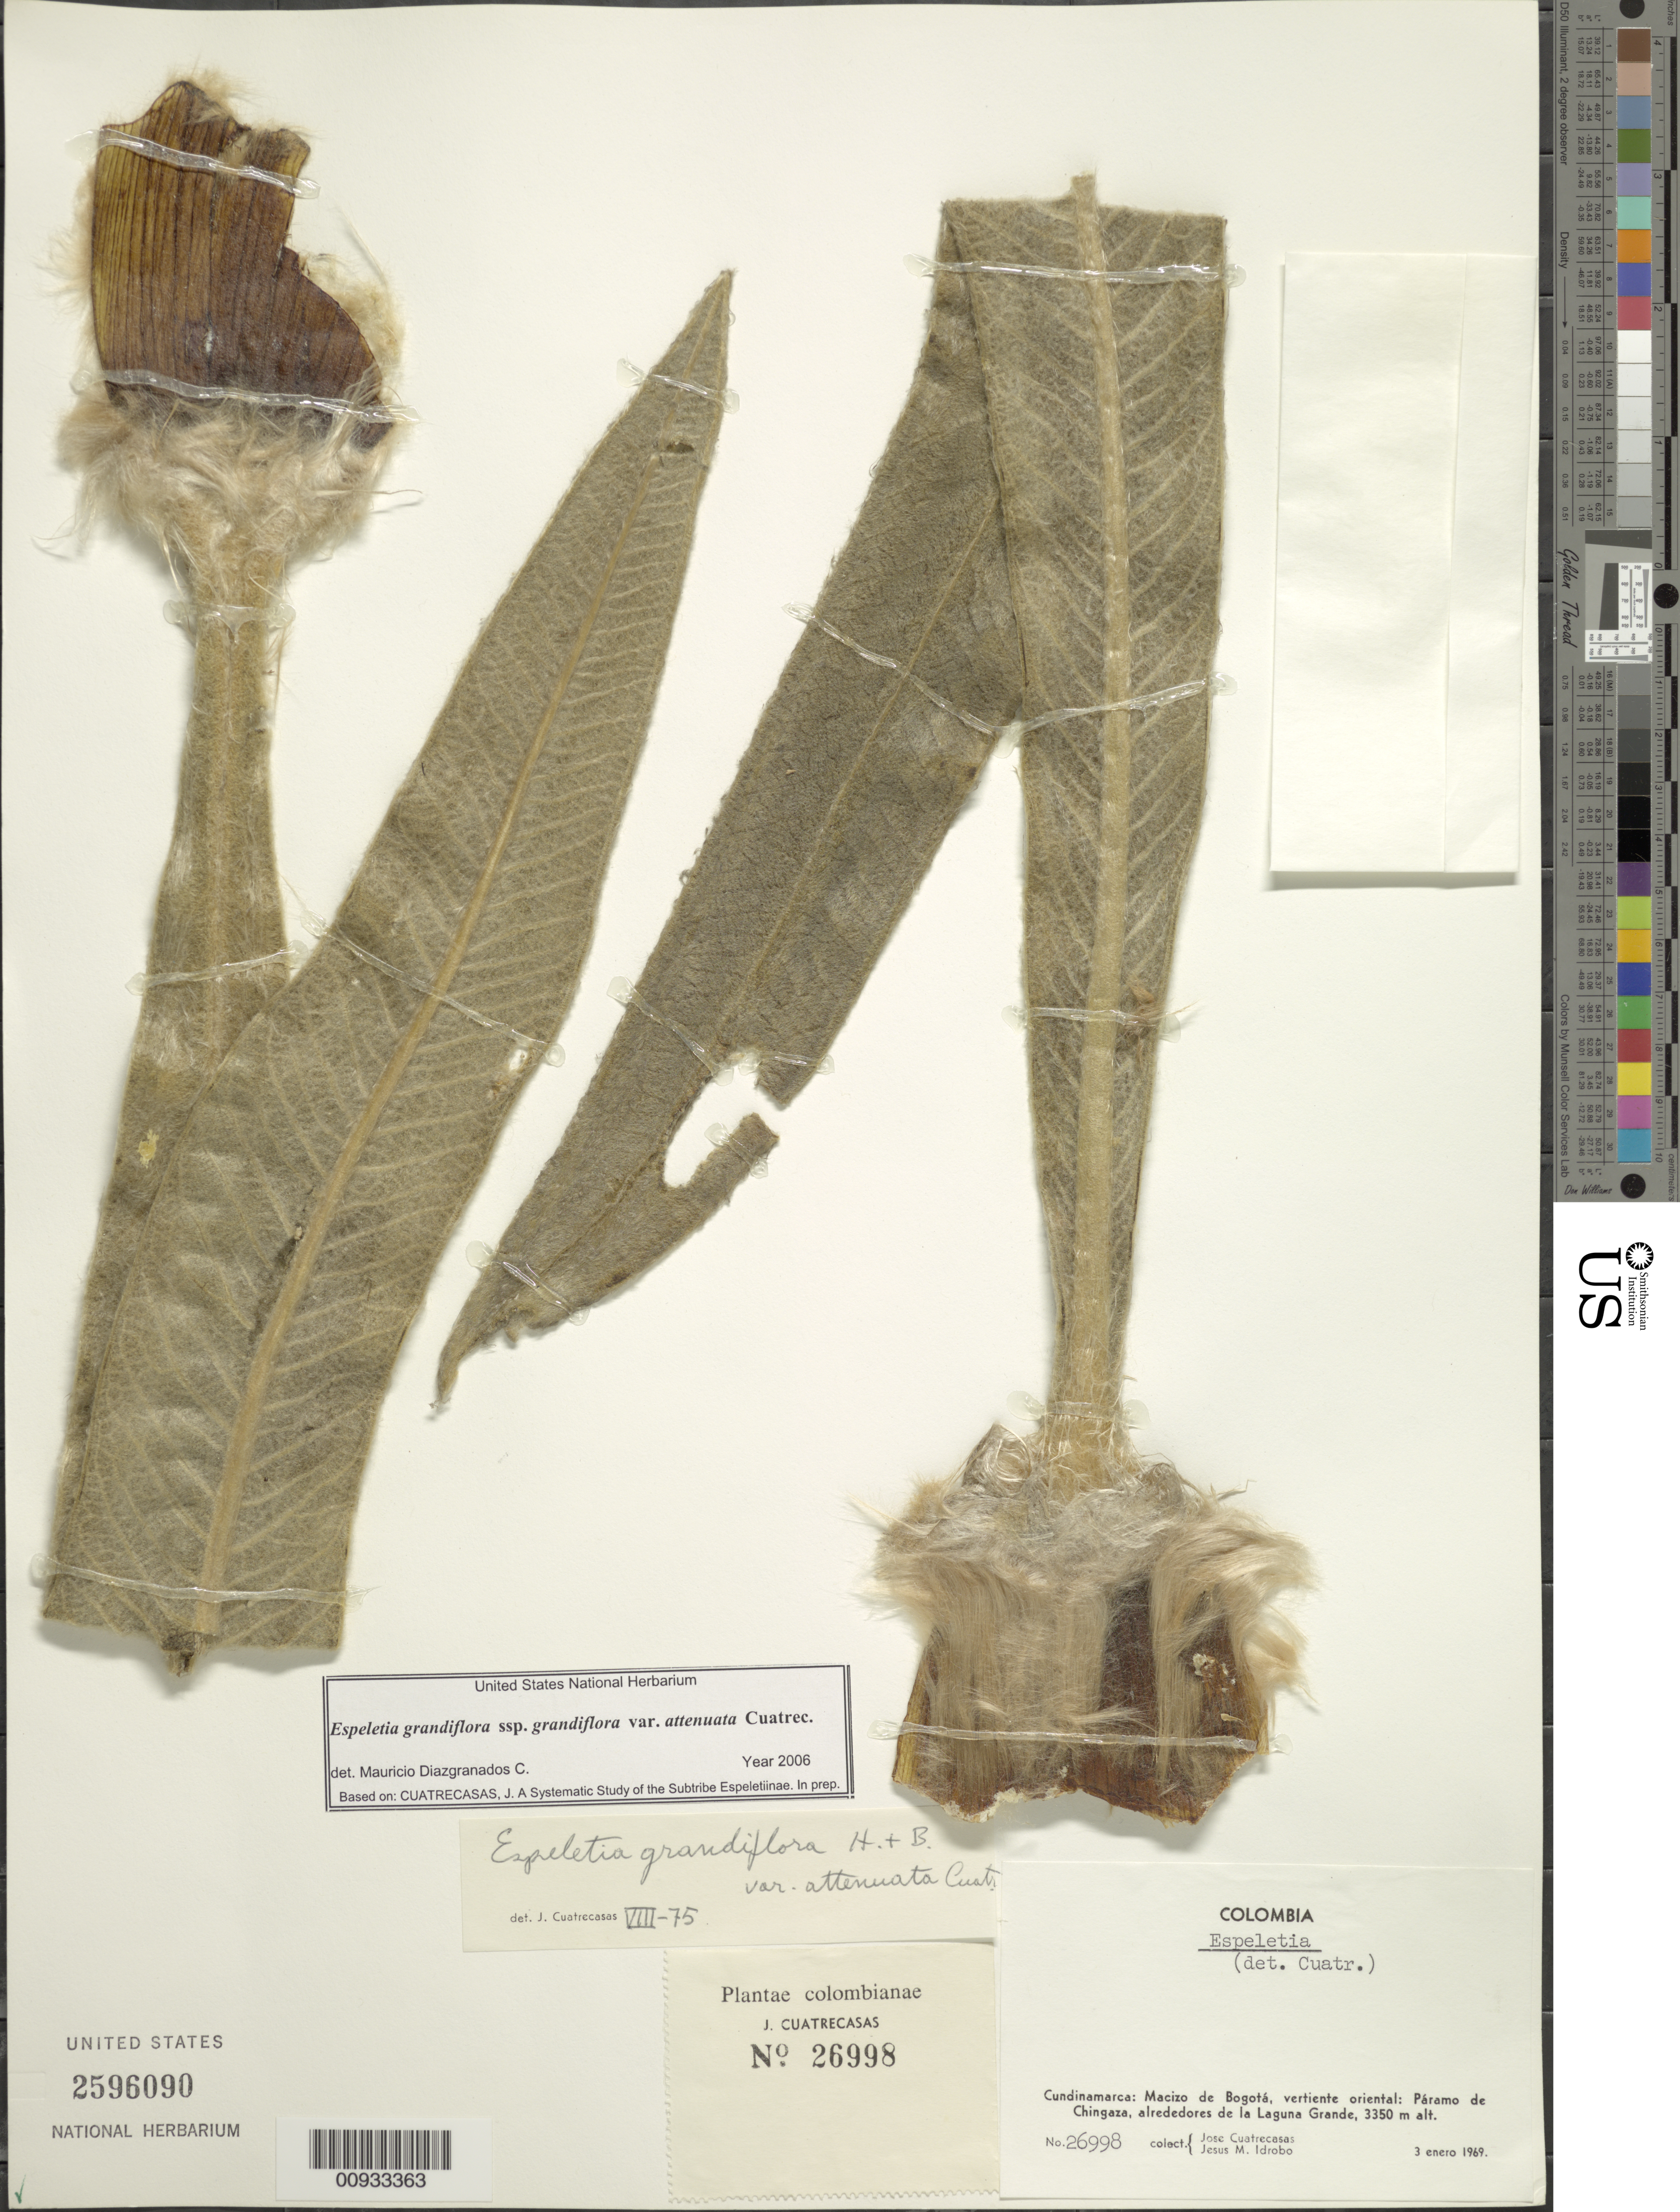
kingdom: Plantae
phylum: Tracheophyta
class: Magnoliopsida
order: Asterales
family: Asteraceae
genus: Espeletia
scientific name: Espeletia grandiflora var. attenuata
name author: Cuatrec.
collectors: J. Cuatrecasas & J. M. Idrobo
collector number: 26998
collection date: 1969-01-03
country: Colombia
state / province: Cundinamarca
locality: Macizo de Bogota, vertiente oriental: Paramo de Chingaza, alrededores de la Laguna Grande.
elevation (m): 3350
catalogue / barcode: US 2596090